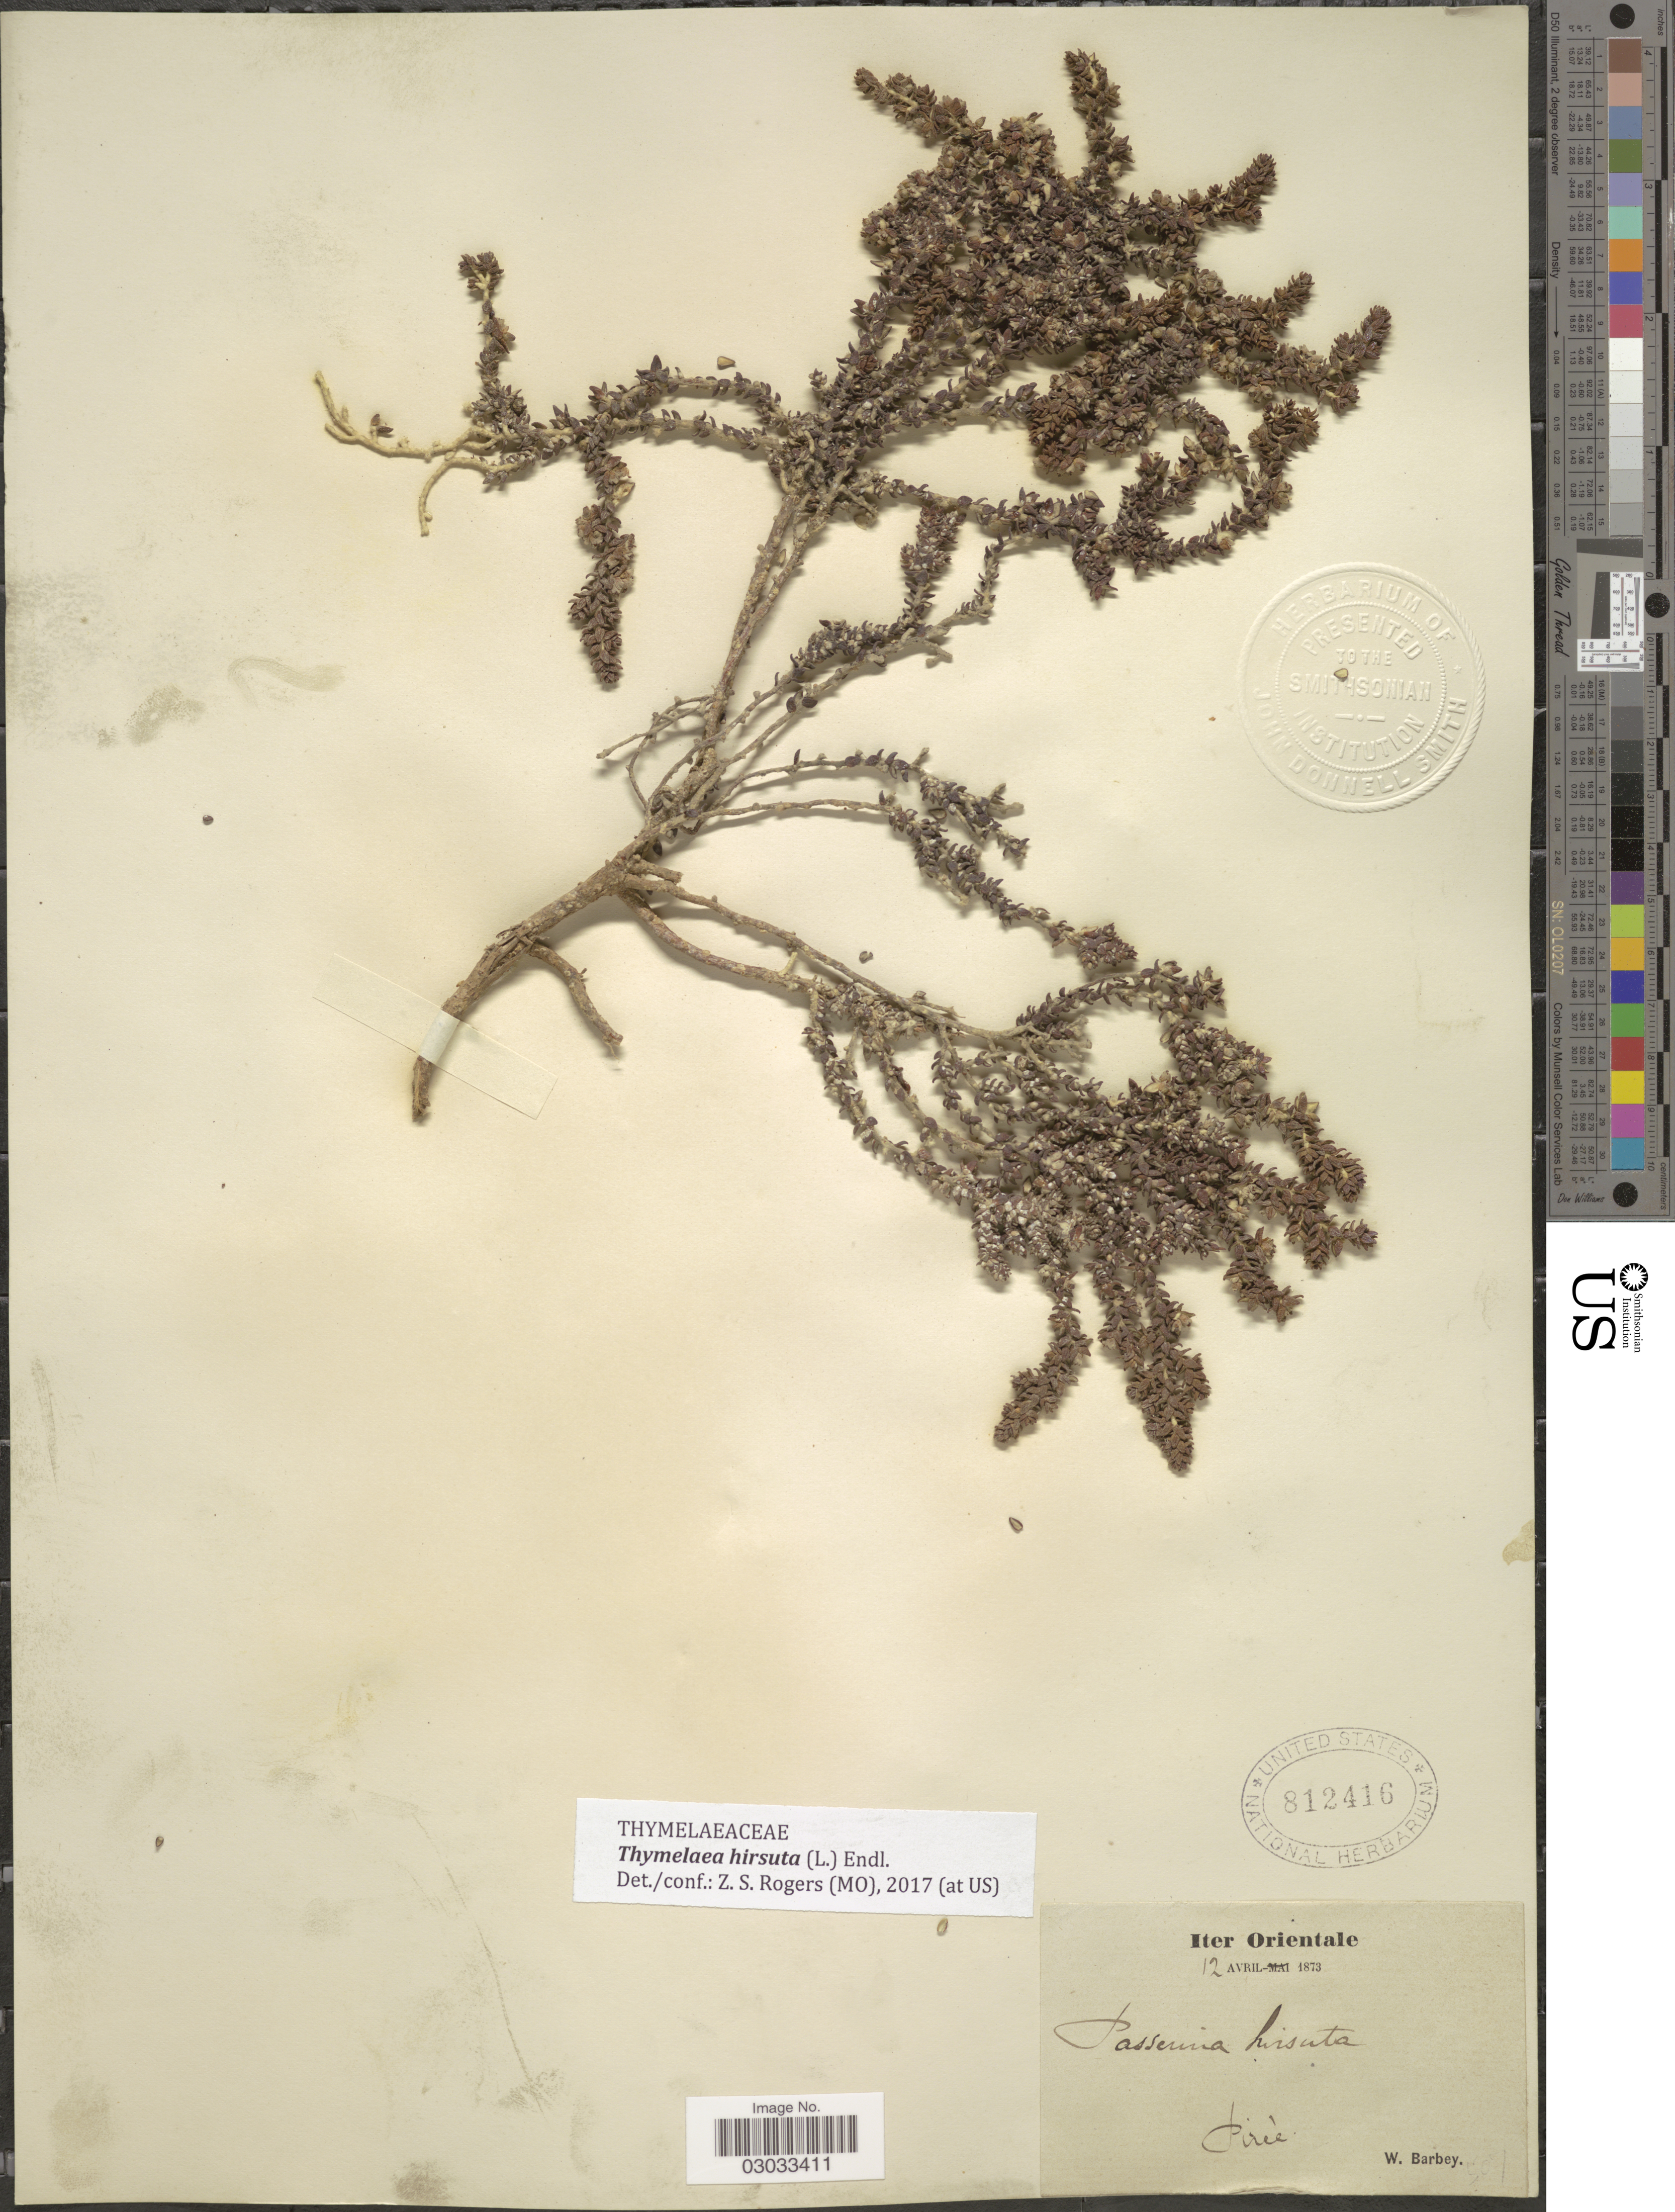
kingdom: Plantae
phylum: Tracheophyta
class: Magnoliopsida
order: Malvales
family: Thymelaeaceae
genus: Thymelaea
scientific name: Thymelaea hirsuta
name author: (L.) Endl.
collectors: W. Barbey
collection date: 1873-04-12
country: Greece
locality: Pireè.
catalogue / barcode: US 812416